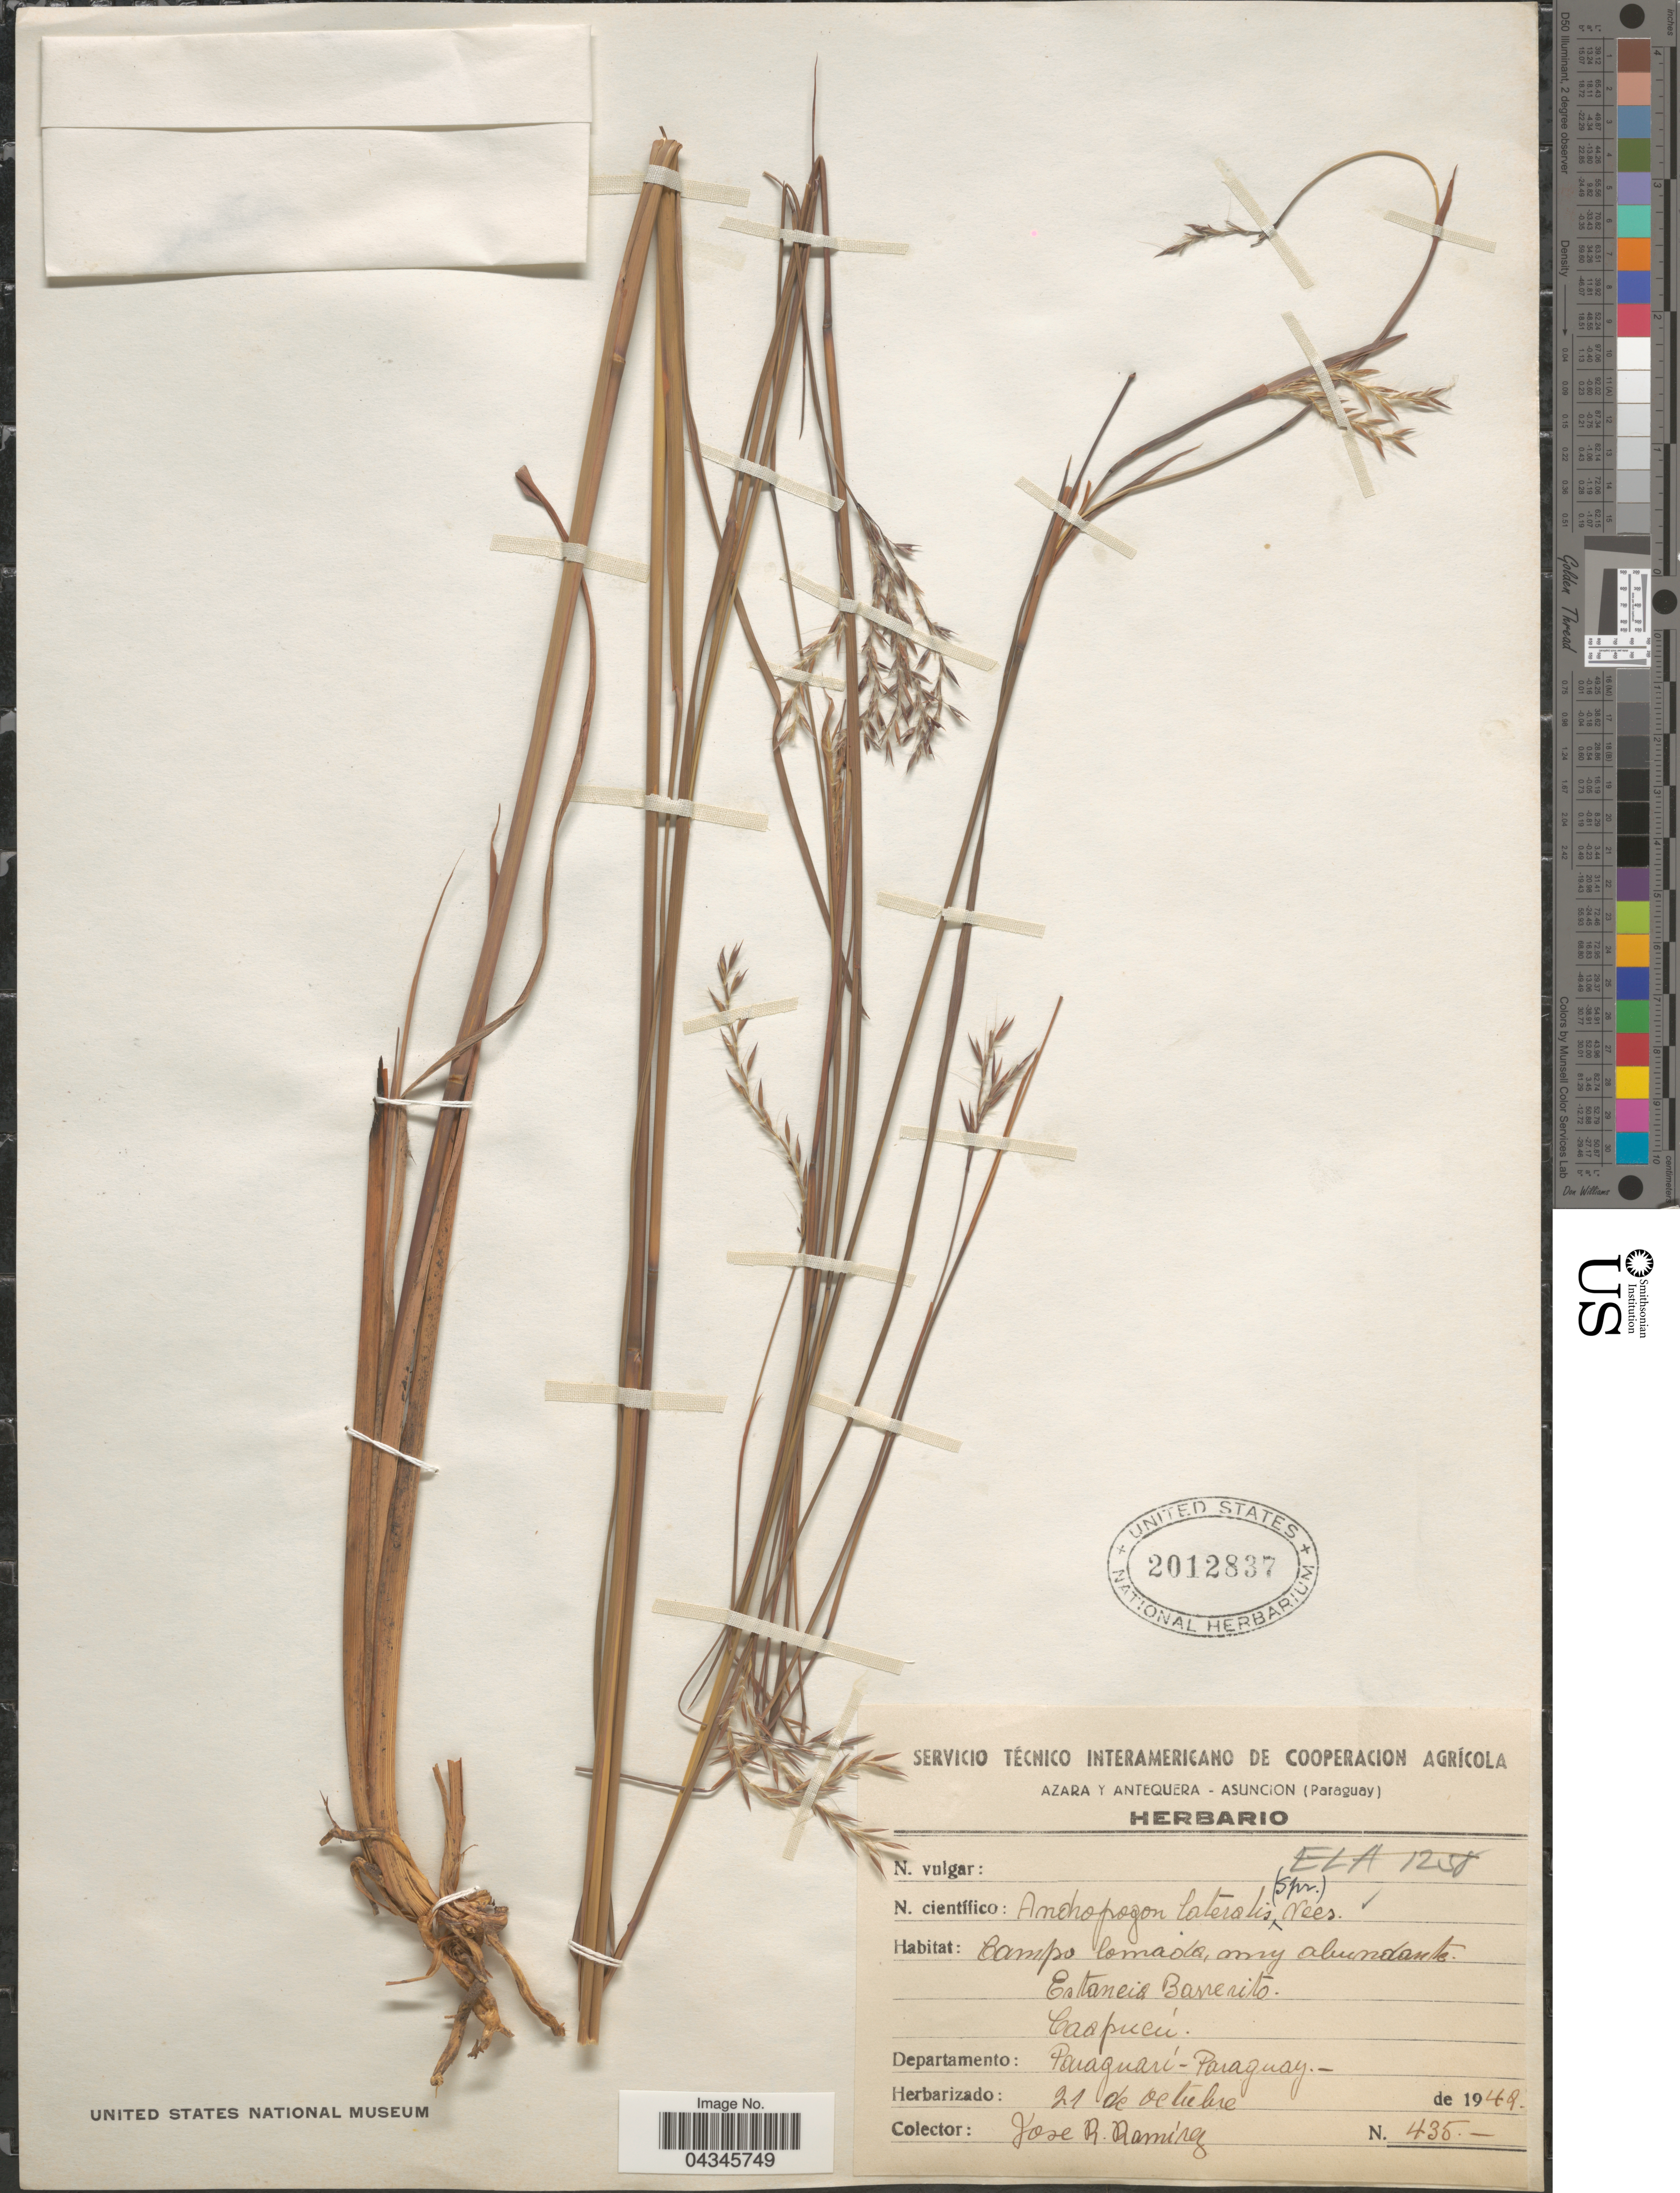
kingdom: Plantae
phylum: Tracheophyta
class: Liliopsida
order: Poales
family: Poaceae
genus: Andropogon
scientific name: Andropogon lateralis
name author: Nees in Mart.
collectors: J. Ramírez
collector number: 435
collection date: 1949-10-21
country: Paraguay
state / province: Paraguari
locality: Campo ladera, muy abundante. Estancia Barrerita. Caajucú. Departamento: Paraguarí.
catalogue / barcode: US 2012837